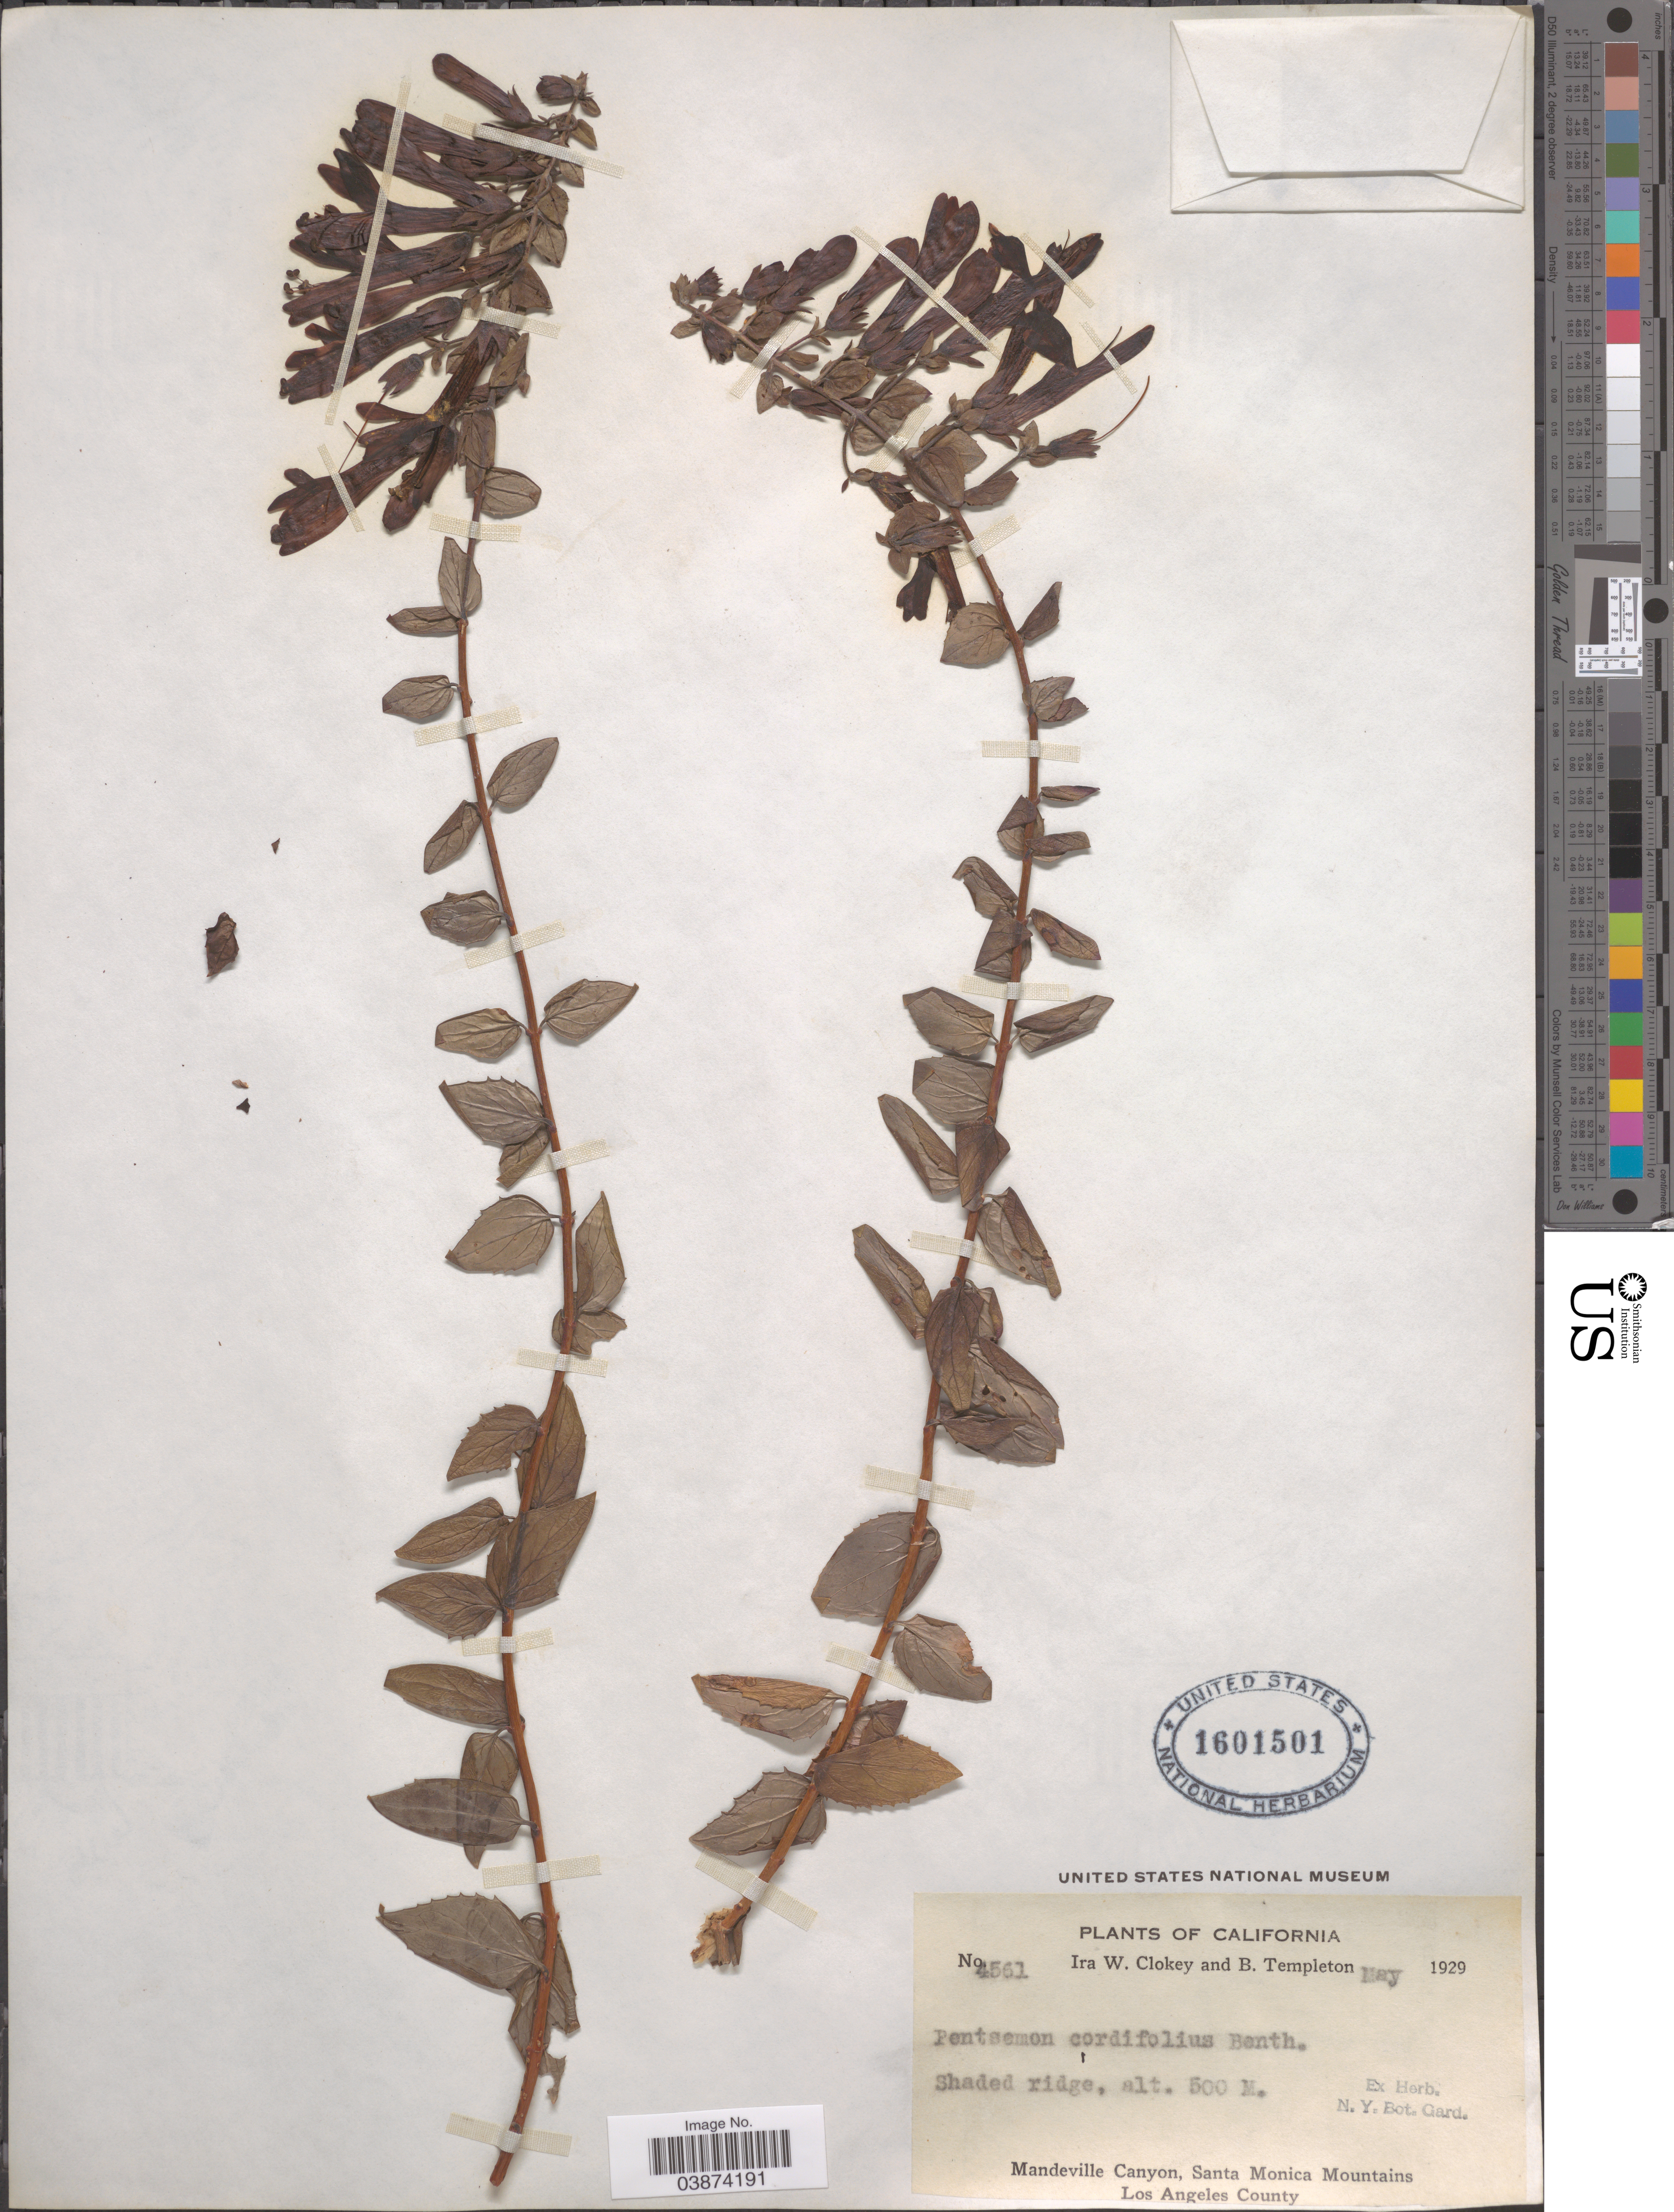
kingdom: Plantae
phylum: Tracheophyta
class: Magnoliopsida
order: Lamiales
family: Plantaginaceae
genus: Penstemon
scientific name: Penstemon cordifolius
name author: Benth.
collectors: I. W. Clokey & B. Templeton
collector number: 4561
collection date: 1929-05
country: United States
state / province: California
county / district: Los Angeles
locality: Mandeville Canyon, Santa Monica Mountains. Los Angeles County.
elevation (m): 500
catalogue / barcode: US 1601501